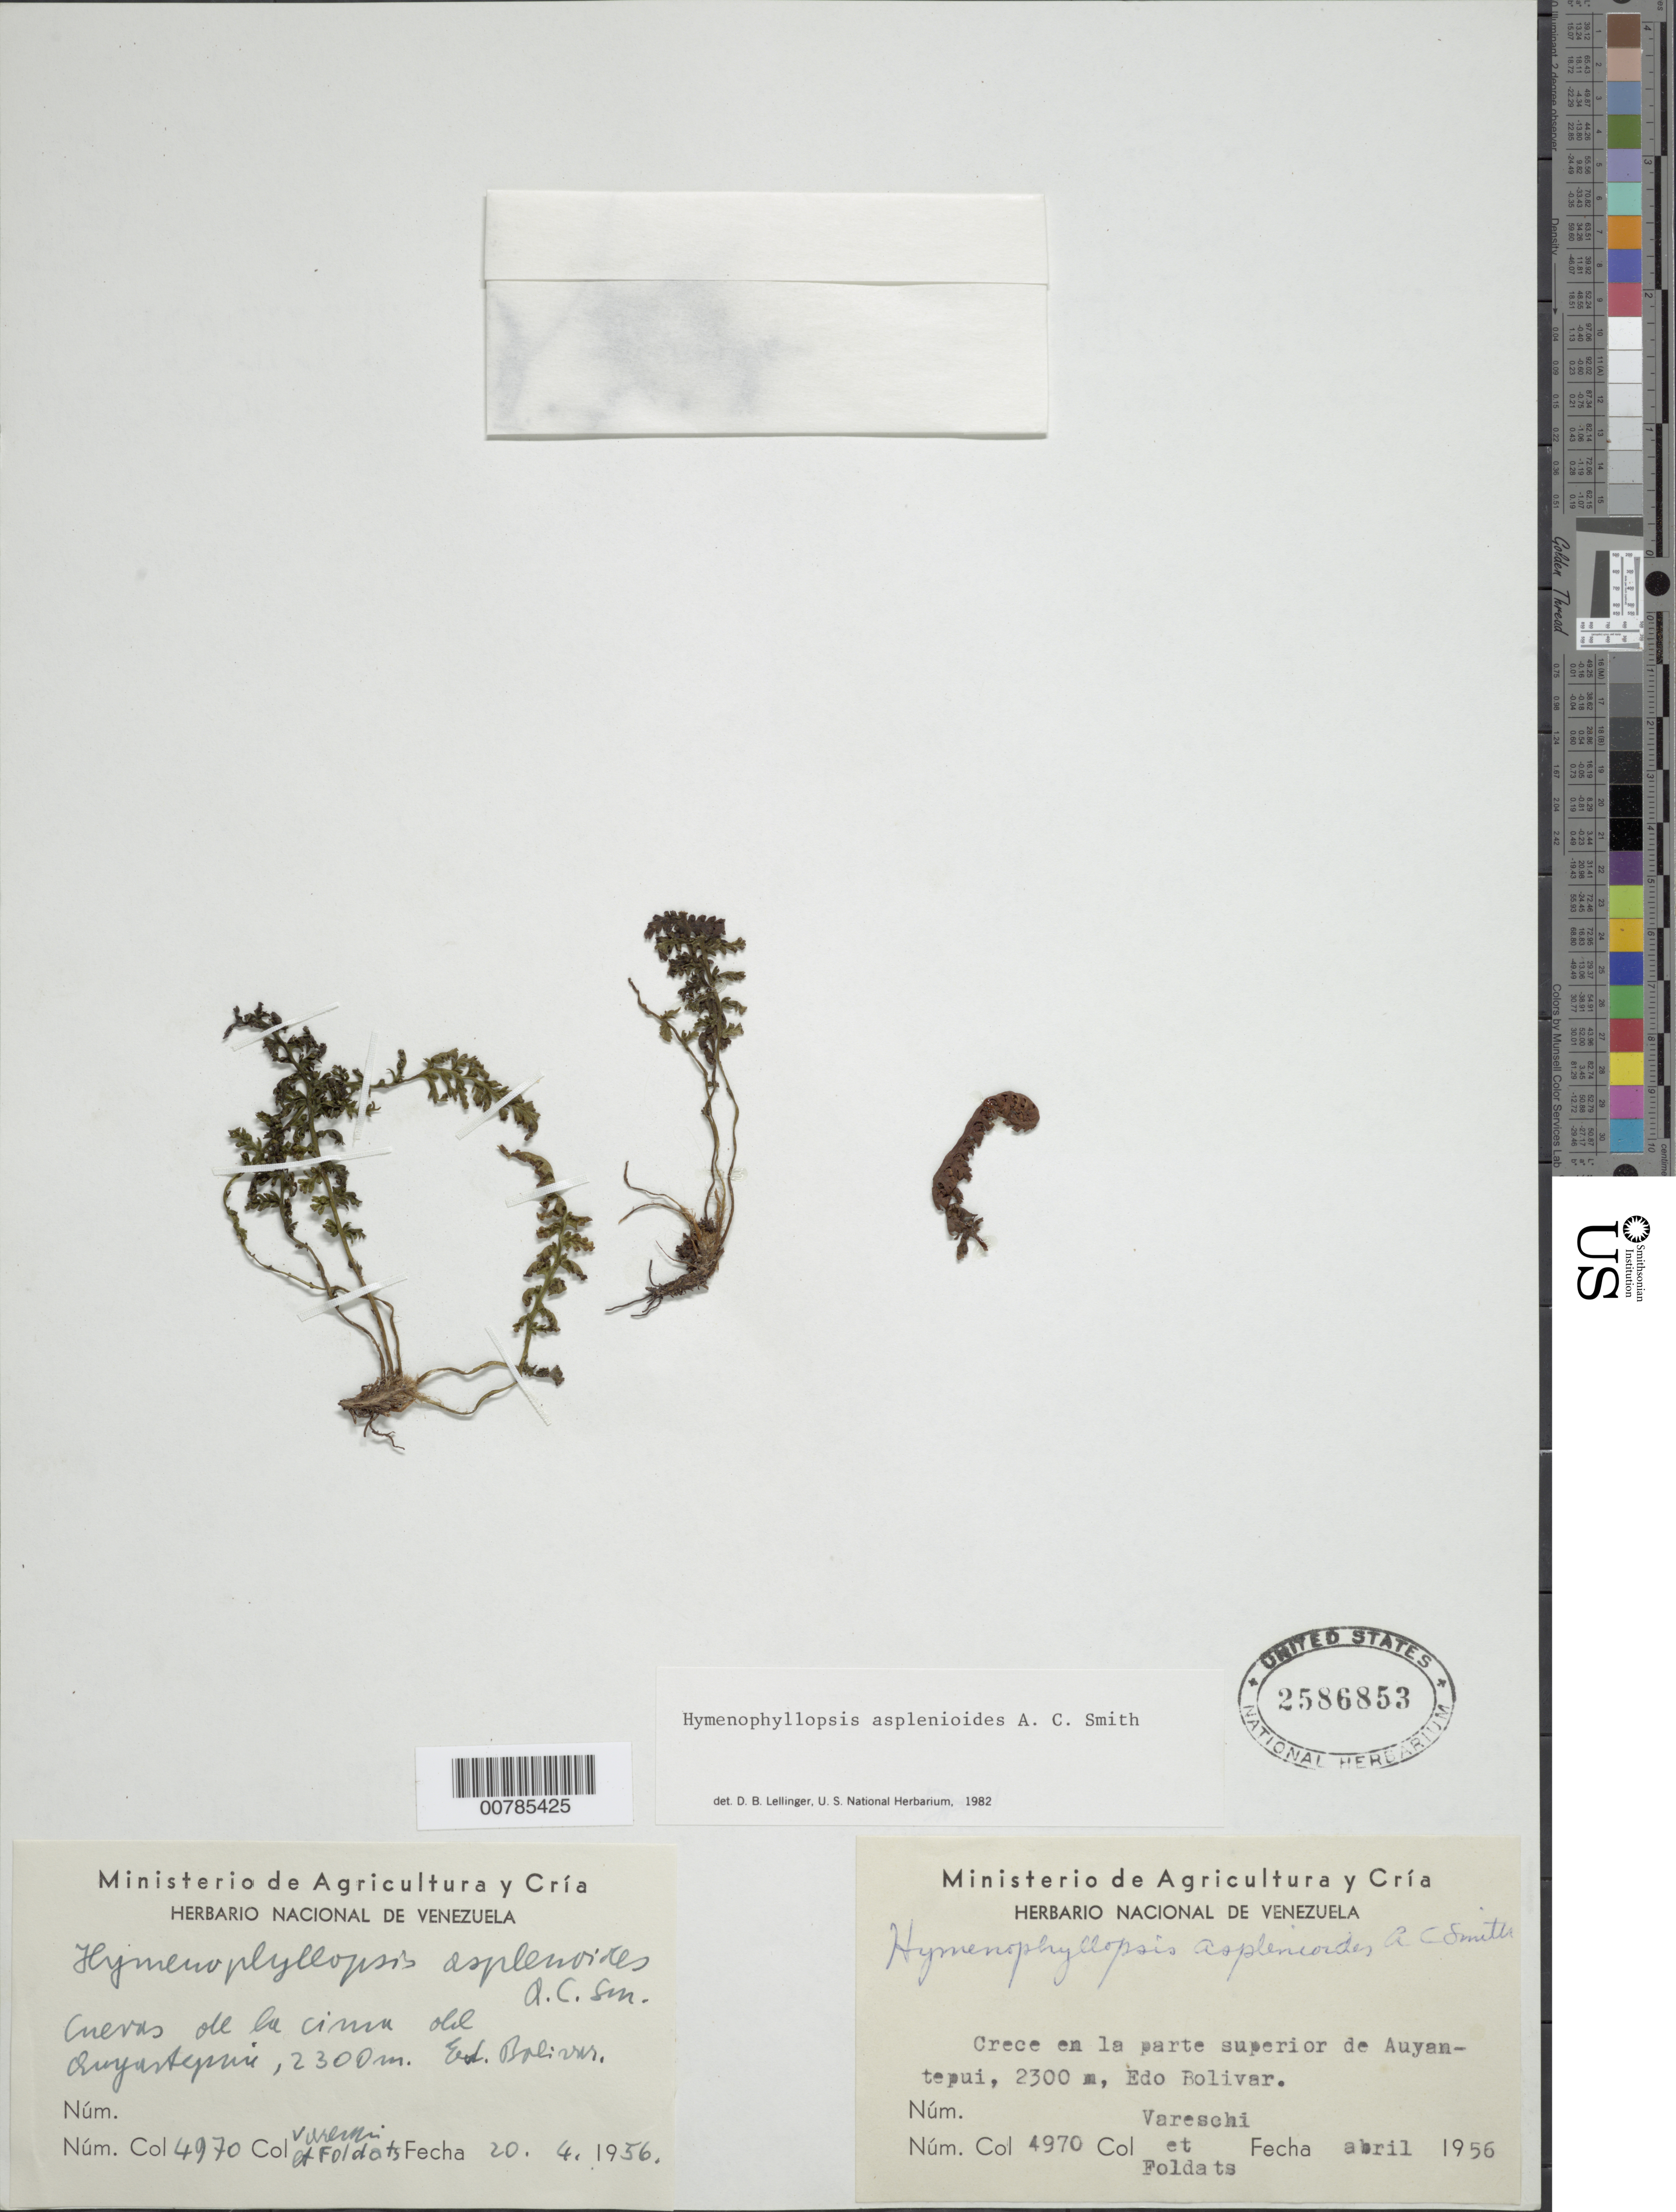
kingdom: Plantae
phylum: Tracheophyta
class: Polypodiopsida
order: Cyatheales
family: Cyatheaceae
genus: Cyathea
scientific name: Cyathea asplenioides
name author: (A.C. Sm.) Christenh.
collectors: V. Vareschi & E. Foldats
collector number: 4970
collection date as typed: Apr-56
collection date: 1956-04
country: Venezuela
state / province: Bolívar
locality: Auyan-tepuí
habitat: Crece en la parte superior de tepui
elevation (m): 2300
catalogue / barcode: US 2586853